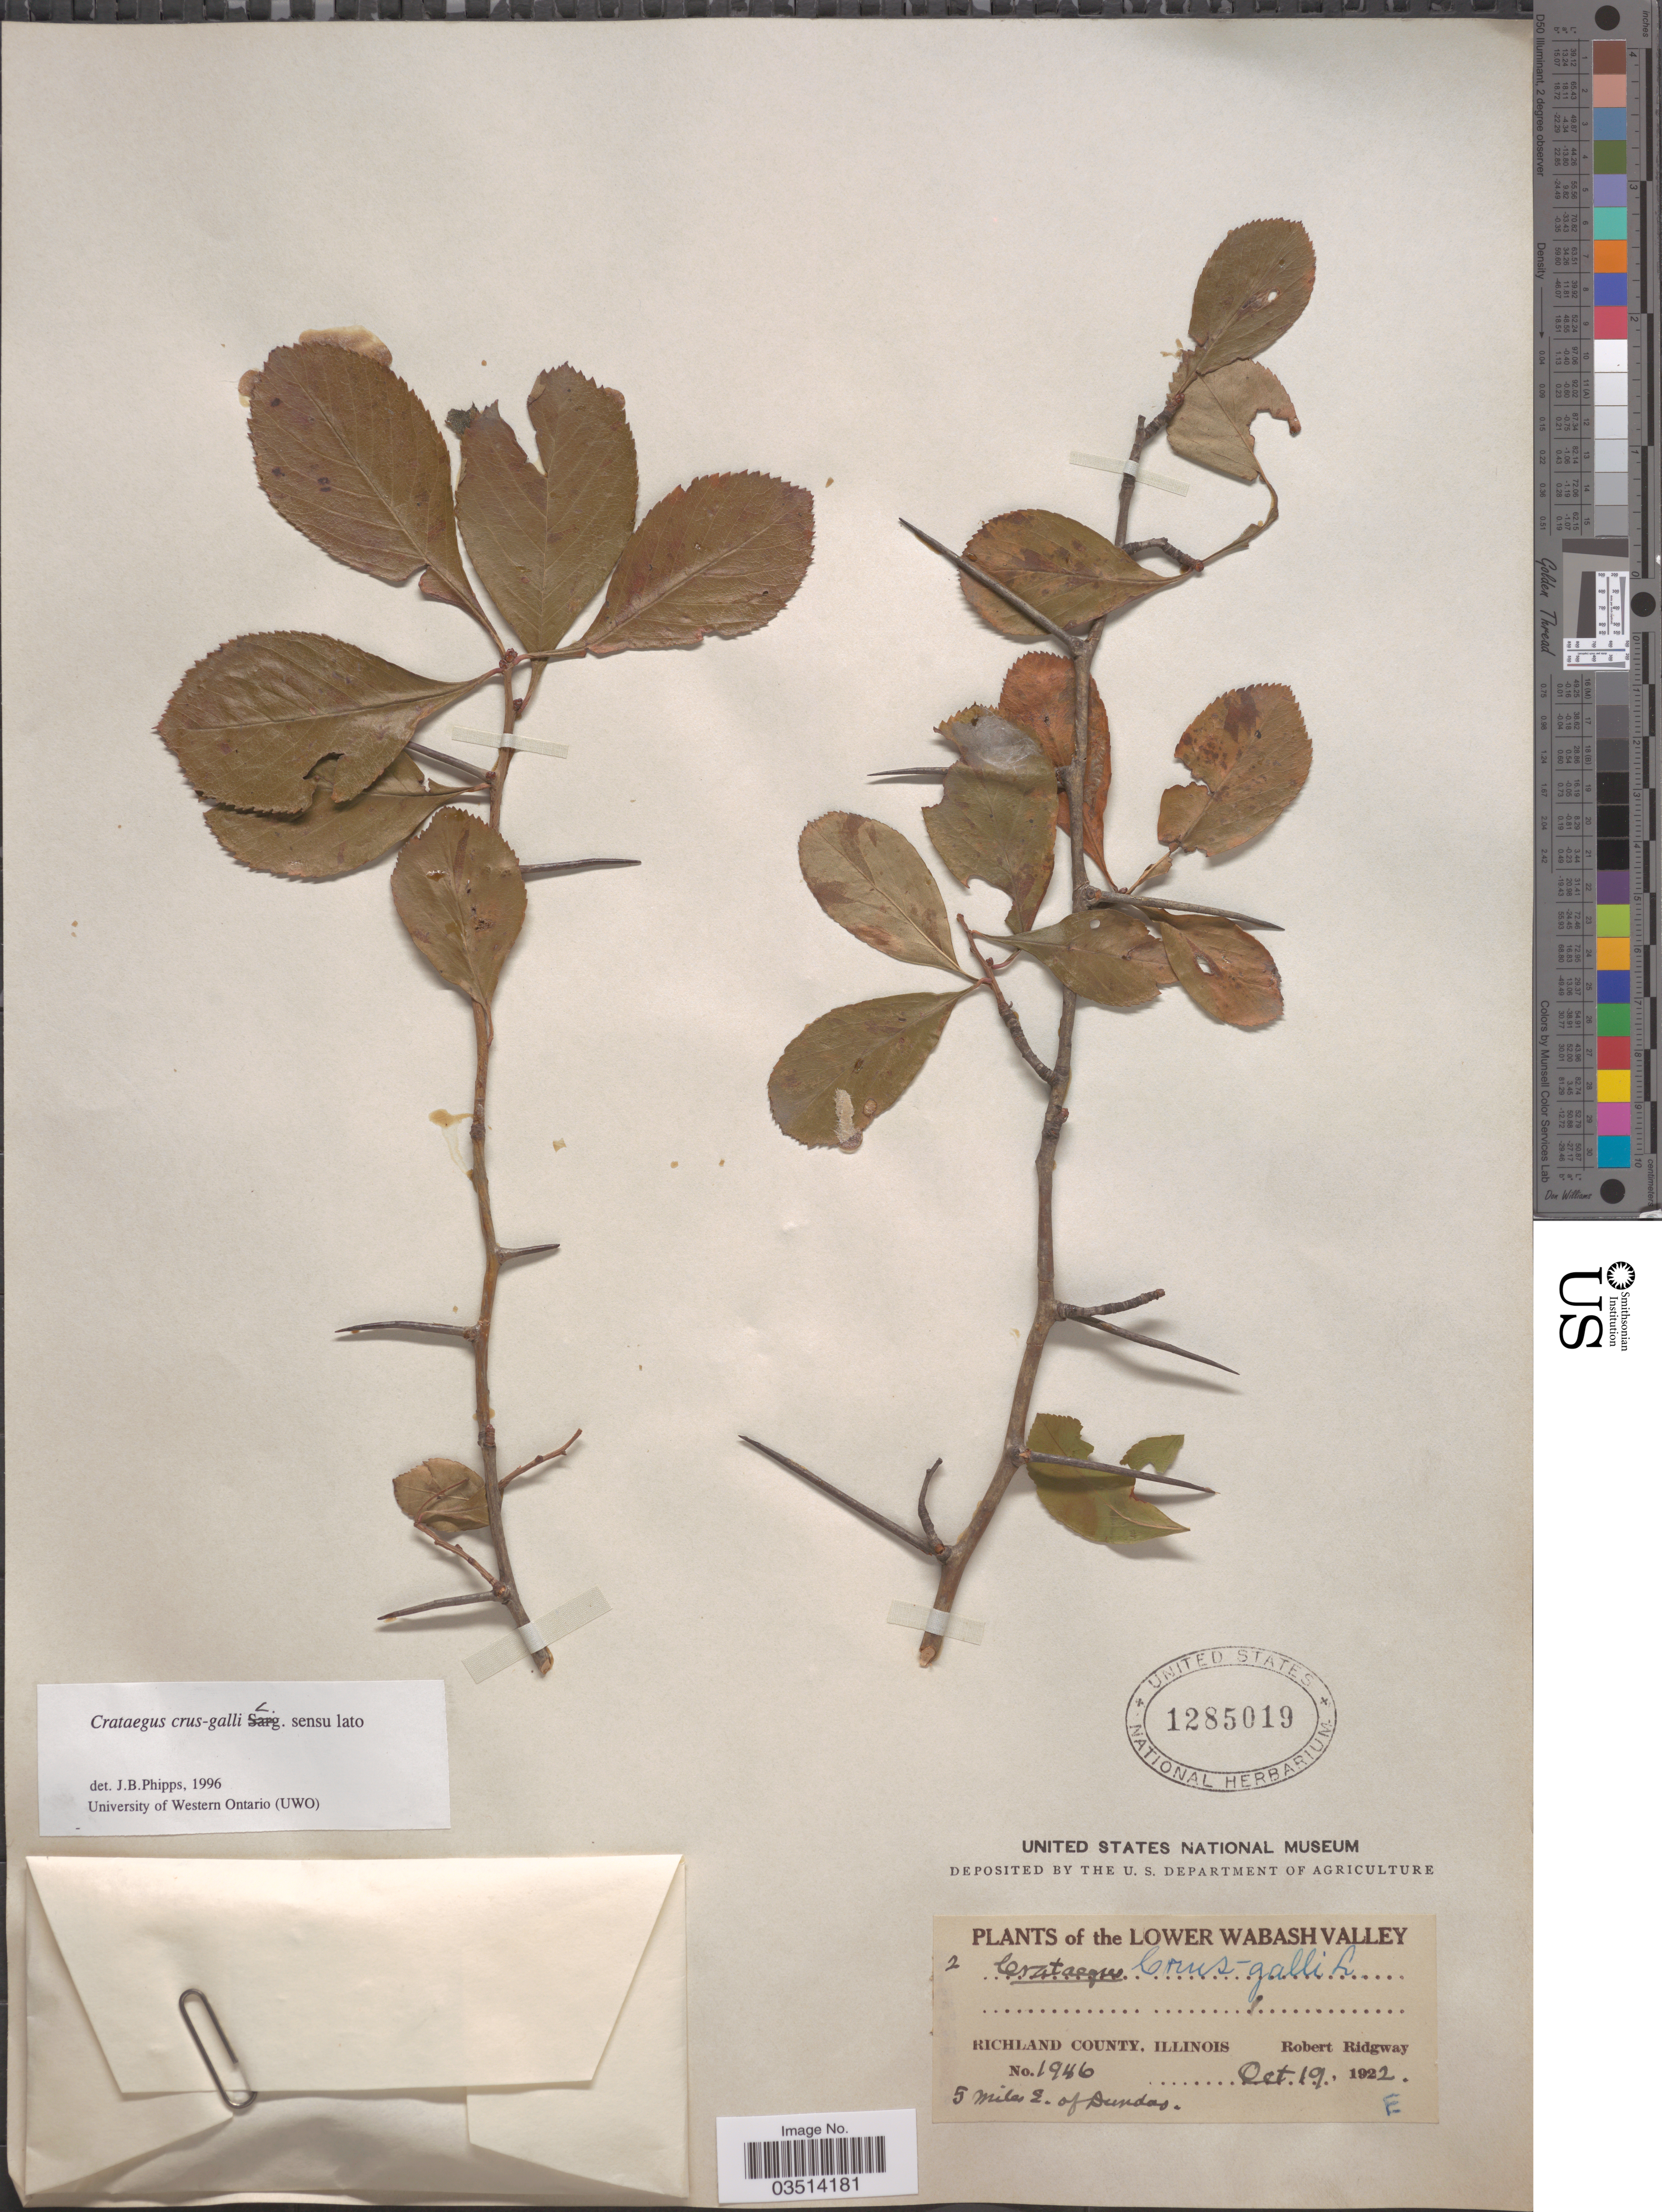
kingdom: Plantae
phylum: Tracheophyta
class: Magnoliopsida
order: Rosales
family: Rosaceae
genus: Crataegus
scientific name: Crataegus crus-galli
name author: L.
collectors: R. Ridgway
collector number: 1946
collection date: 1922-10-19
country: United States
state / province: Illinois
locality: The Lower Wabash Valley. Richland County. 5 miles E. of Dundas.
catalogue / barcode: US 1285019